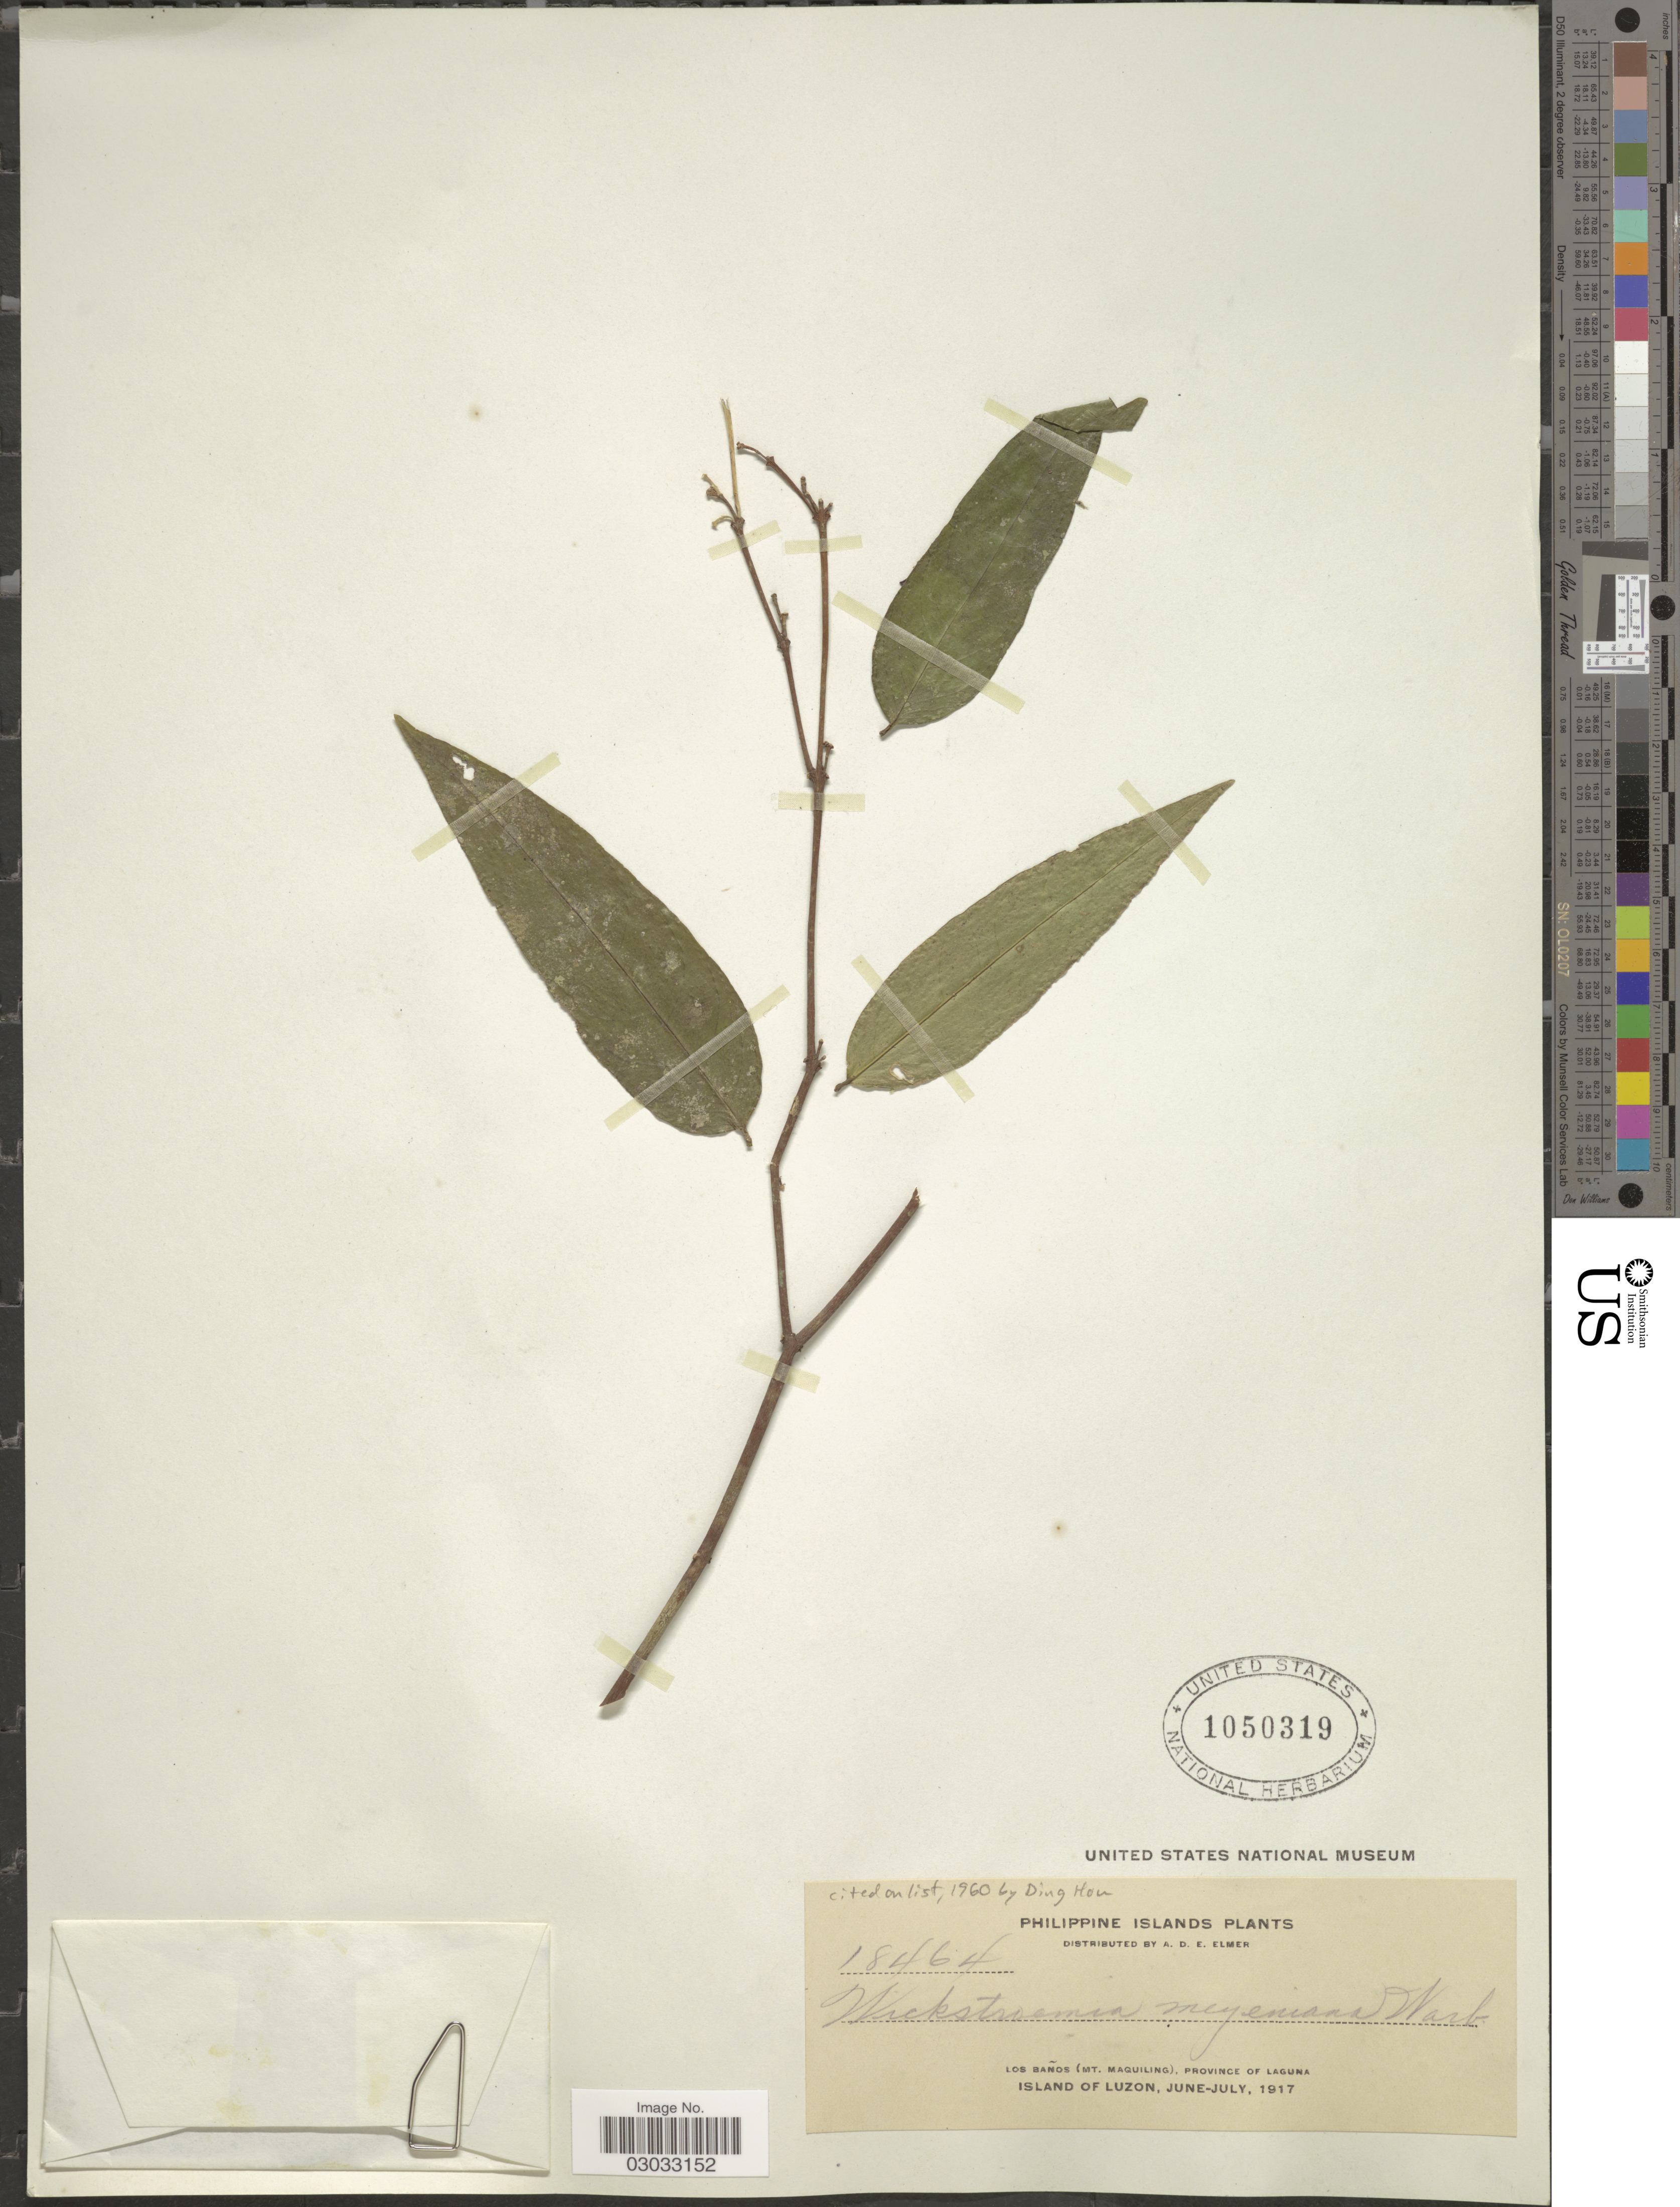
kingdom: Plantae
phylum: Tracheophyta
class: Magnoliopsida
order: Malvales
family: Thymelaeaceae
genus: Wikstroemia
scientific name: Wikstroemia meyeniana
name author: Warb.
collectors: A. D. E. Elmer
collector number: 18464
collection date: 1917-06/1917-07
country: Philippines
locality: Philippine Islands, Los Baños (Mt. Maquiling), Province of Laguna, Island of Luzon.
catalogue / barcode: US 1050319